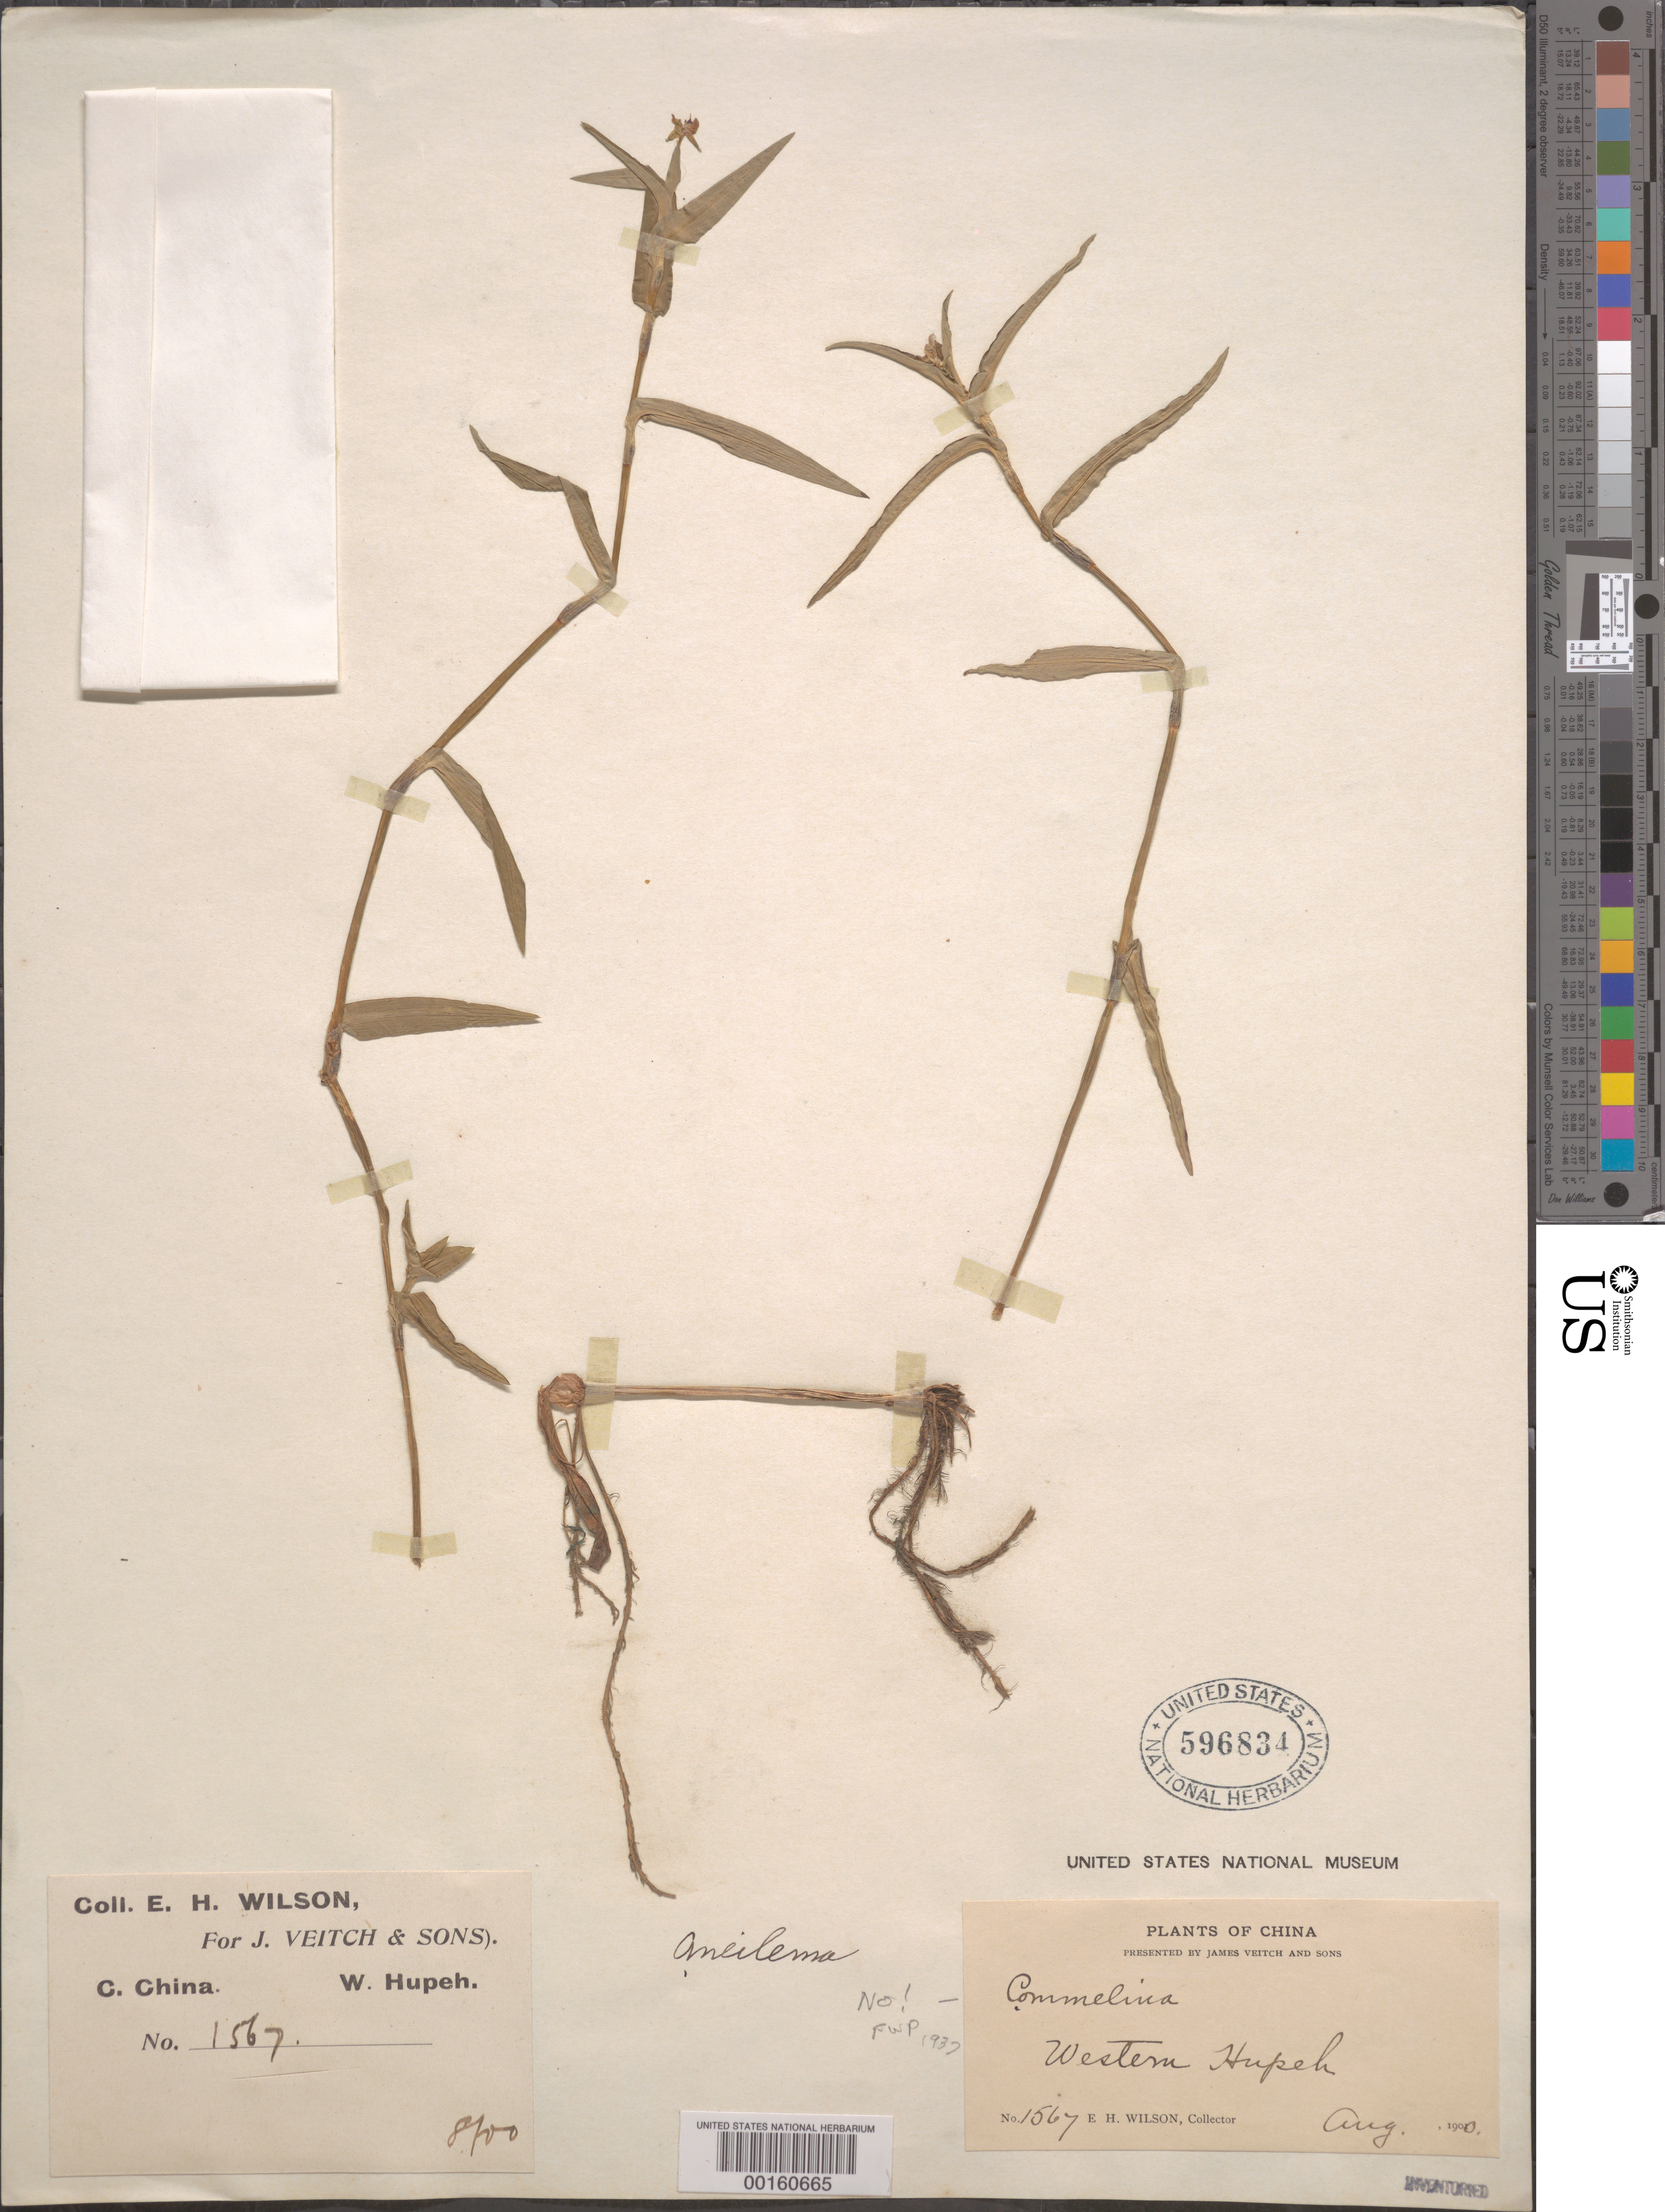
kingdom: Plantae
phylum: Tracheophyta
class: Liliopsida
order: Commelinales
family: Commelinaceae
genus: Murdannia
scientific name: Murdannia keisak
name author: (Hassk.) Hand.-Mazz.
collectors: E. H. Wilson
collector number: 1567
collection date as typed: Aug 1900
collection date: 1900-08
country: China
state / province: Hubei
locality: Western hupeh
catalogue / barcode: US 596834